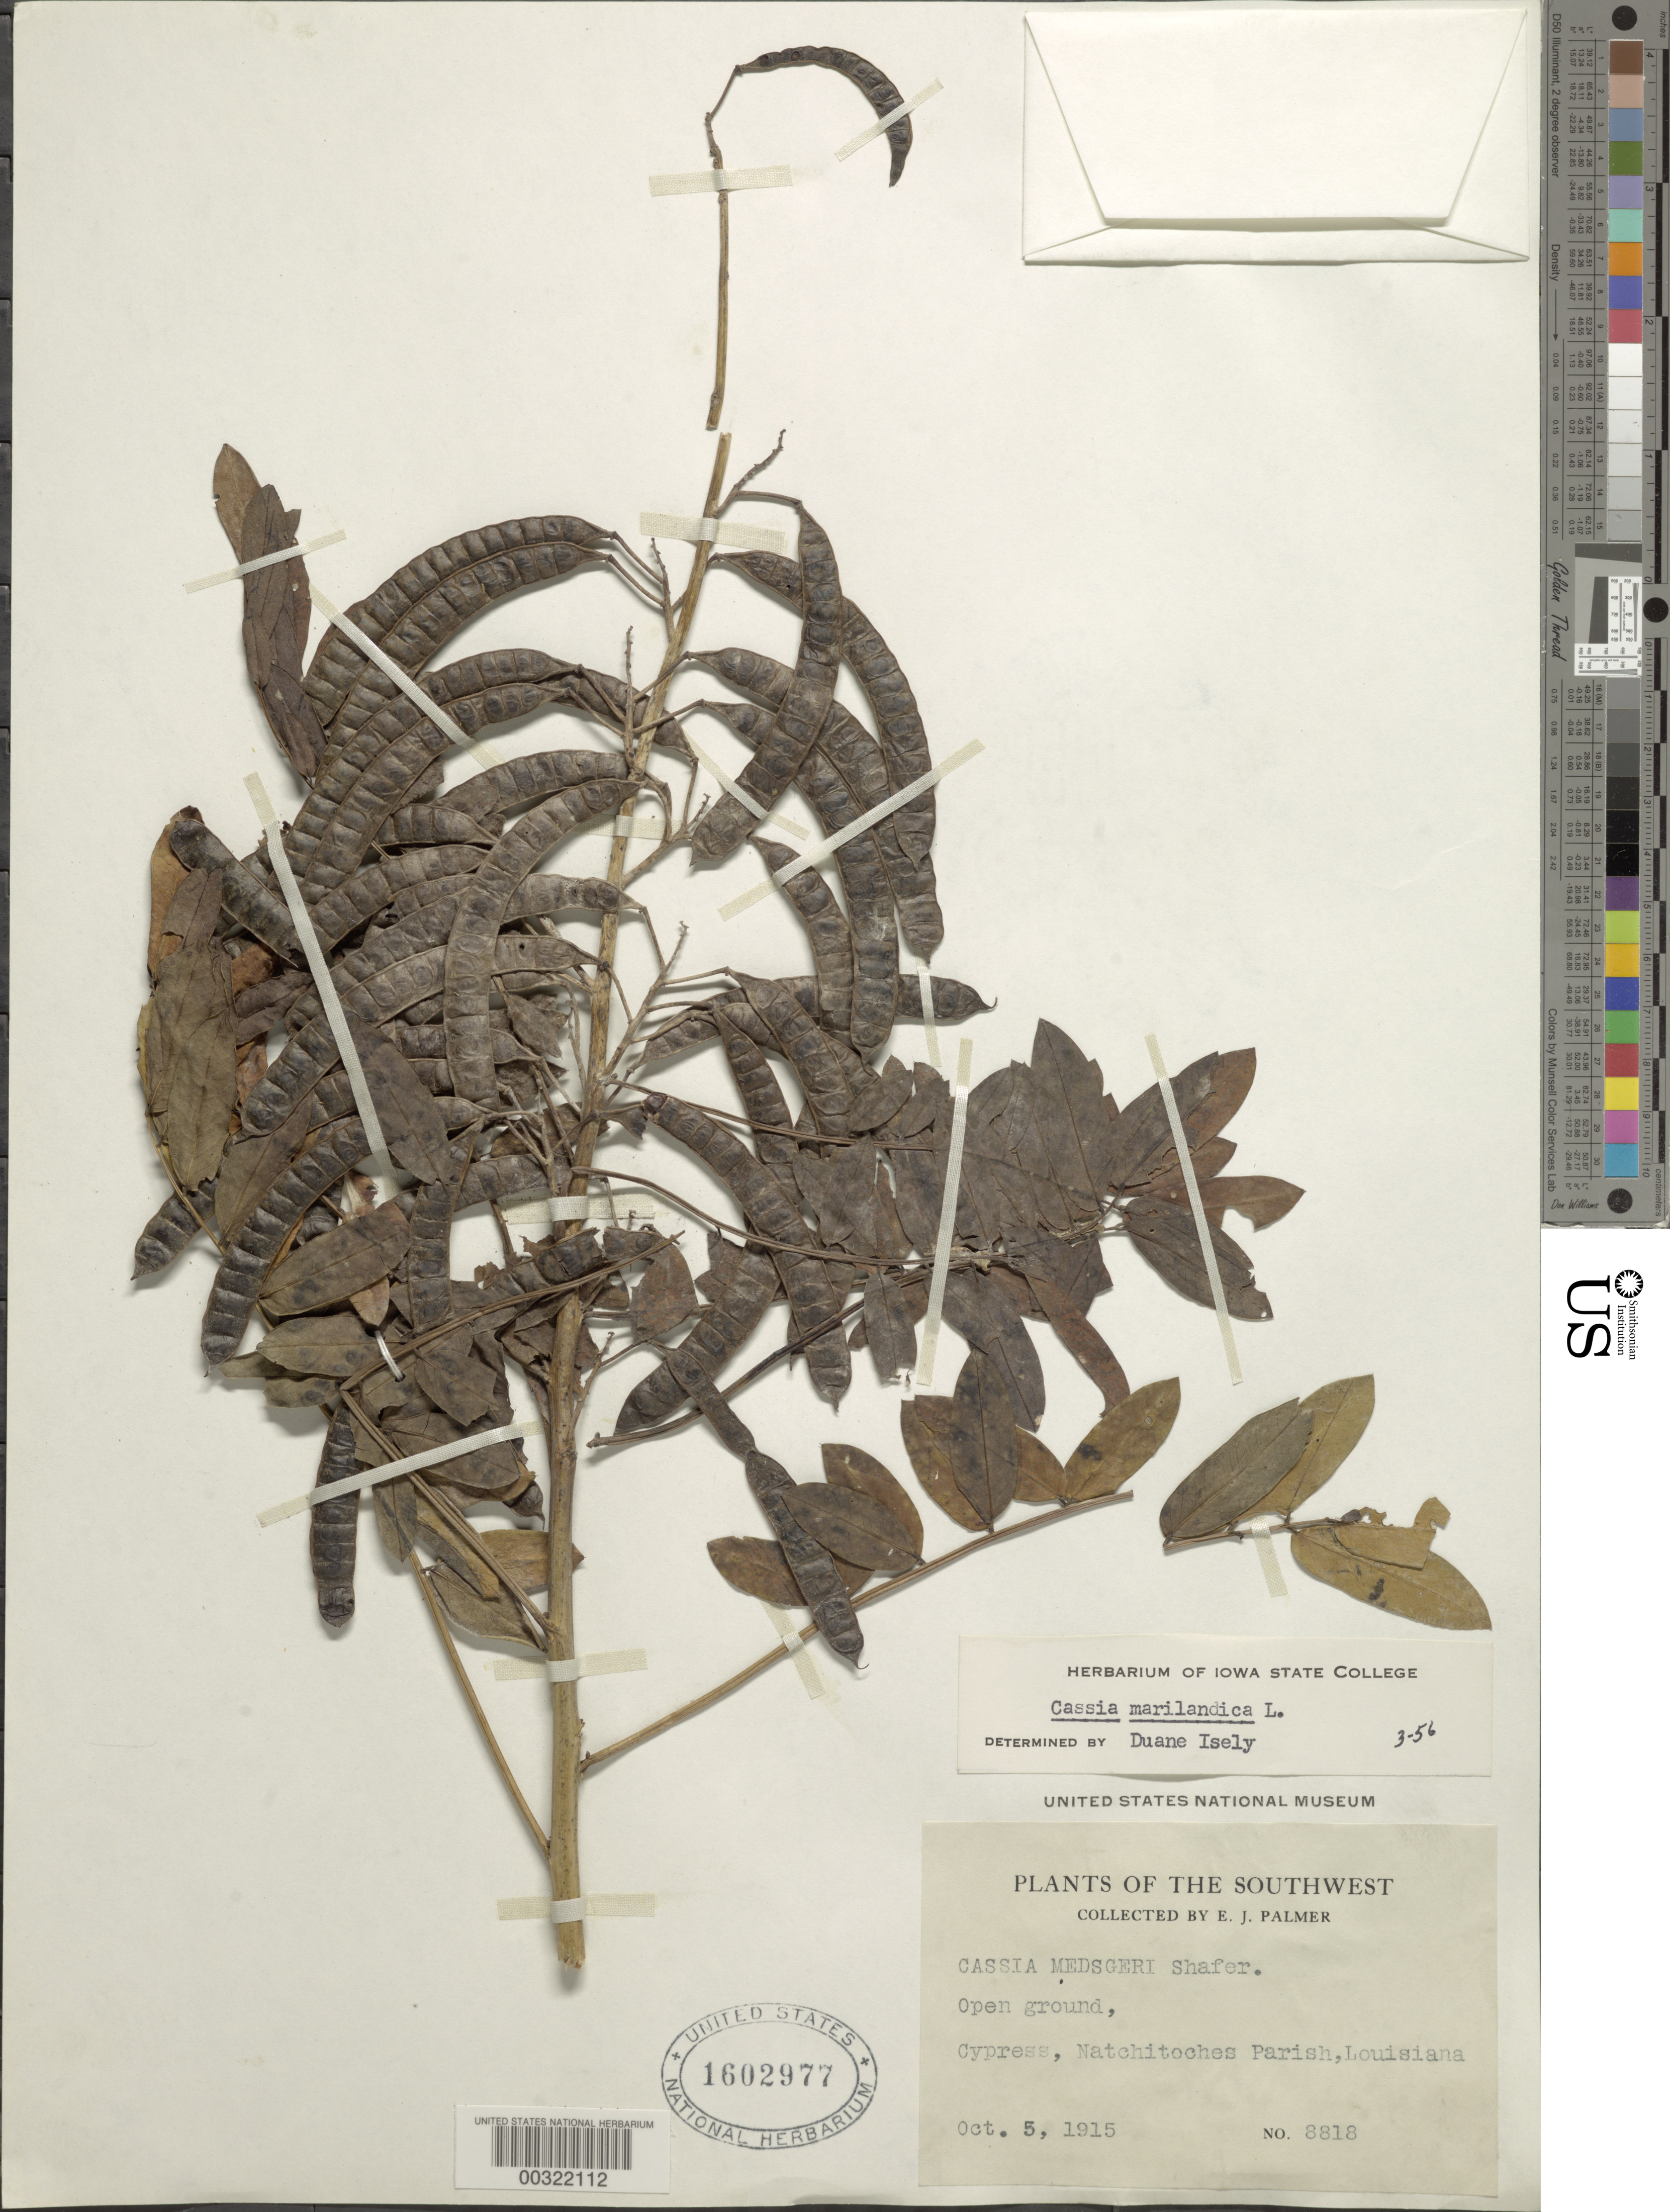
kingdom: Plantae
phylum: Tracheophyta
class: Magnoliopsida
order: Fabales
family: Fabaceae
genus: Senna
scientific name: Senna marilandica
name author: (L.) Link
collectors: E. J. Palmer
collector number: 8818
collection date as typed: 05 Oct 1915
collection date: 1915-10-05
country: United States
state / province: Louisiana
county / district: Natchitoches Parish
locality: Cypress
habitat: Open ground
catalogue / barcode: US 1602977